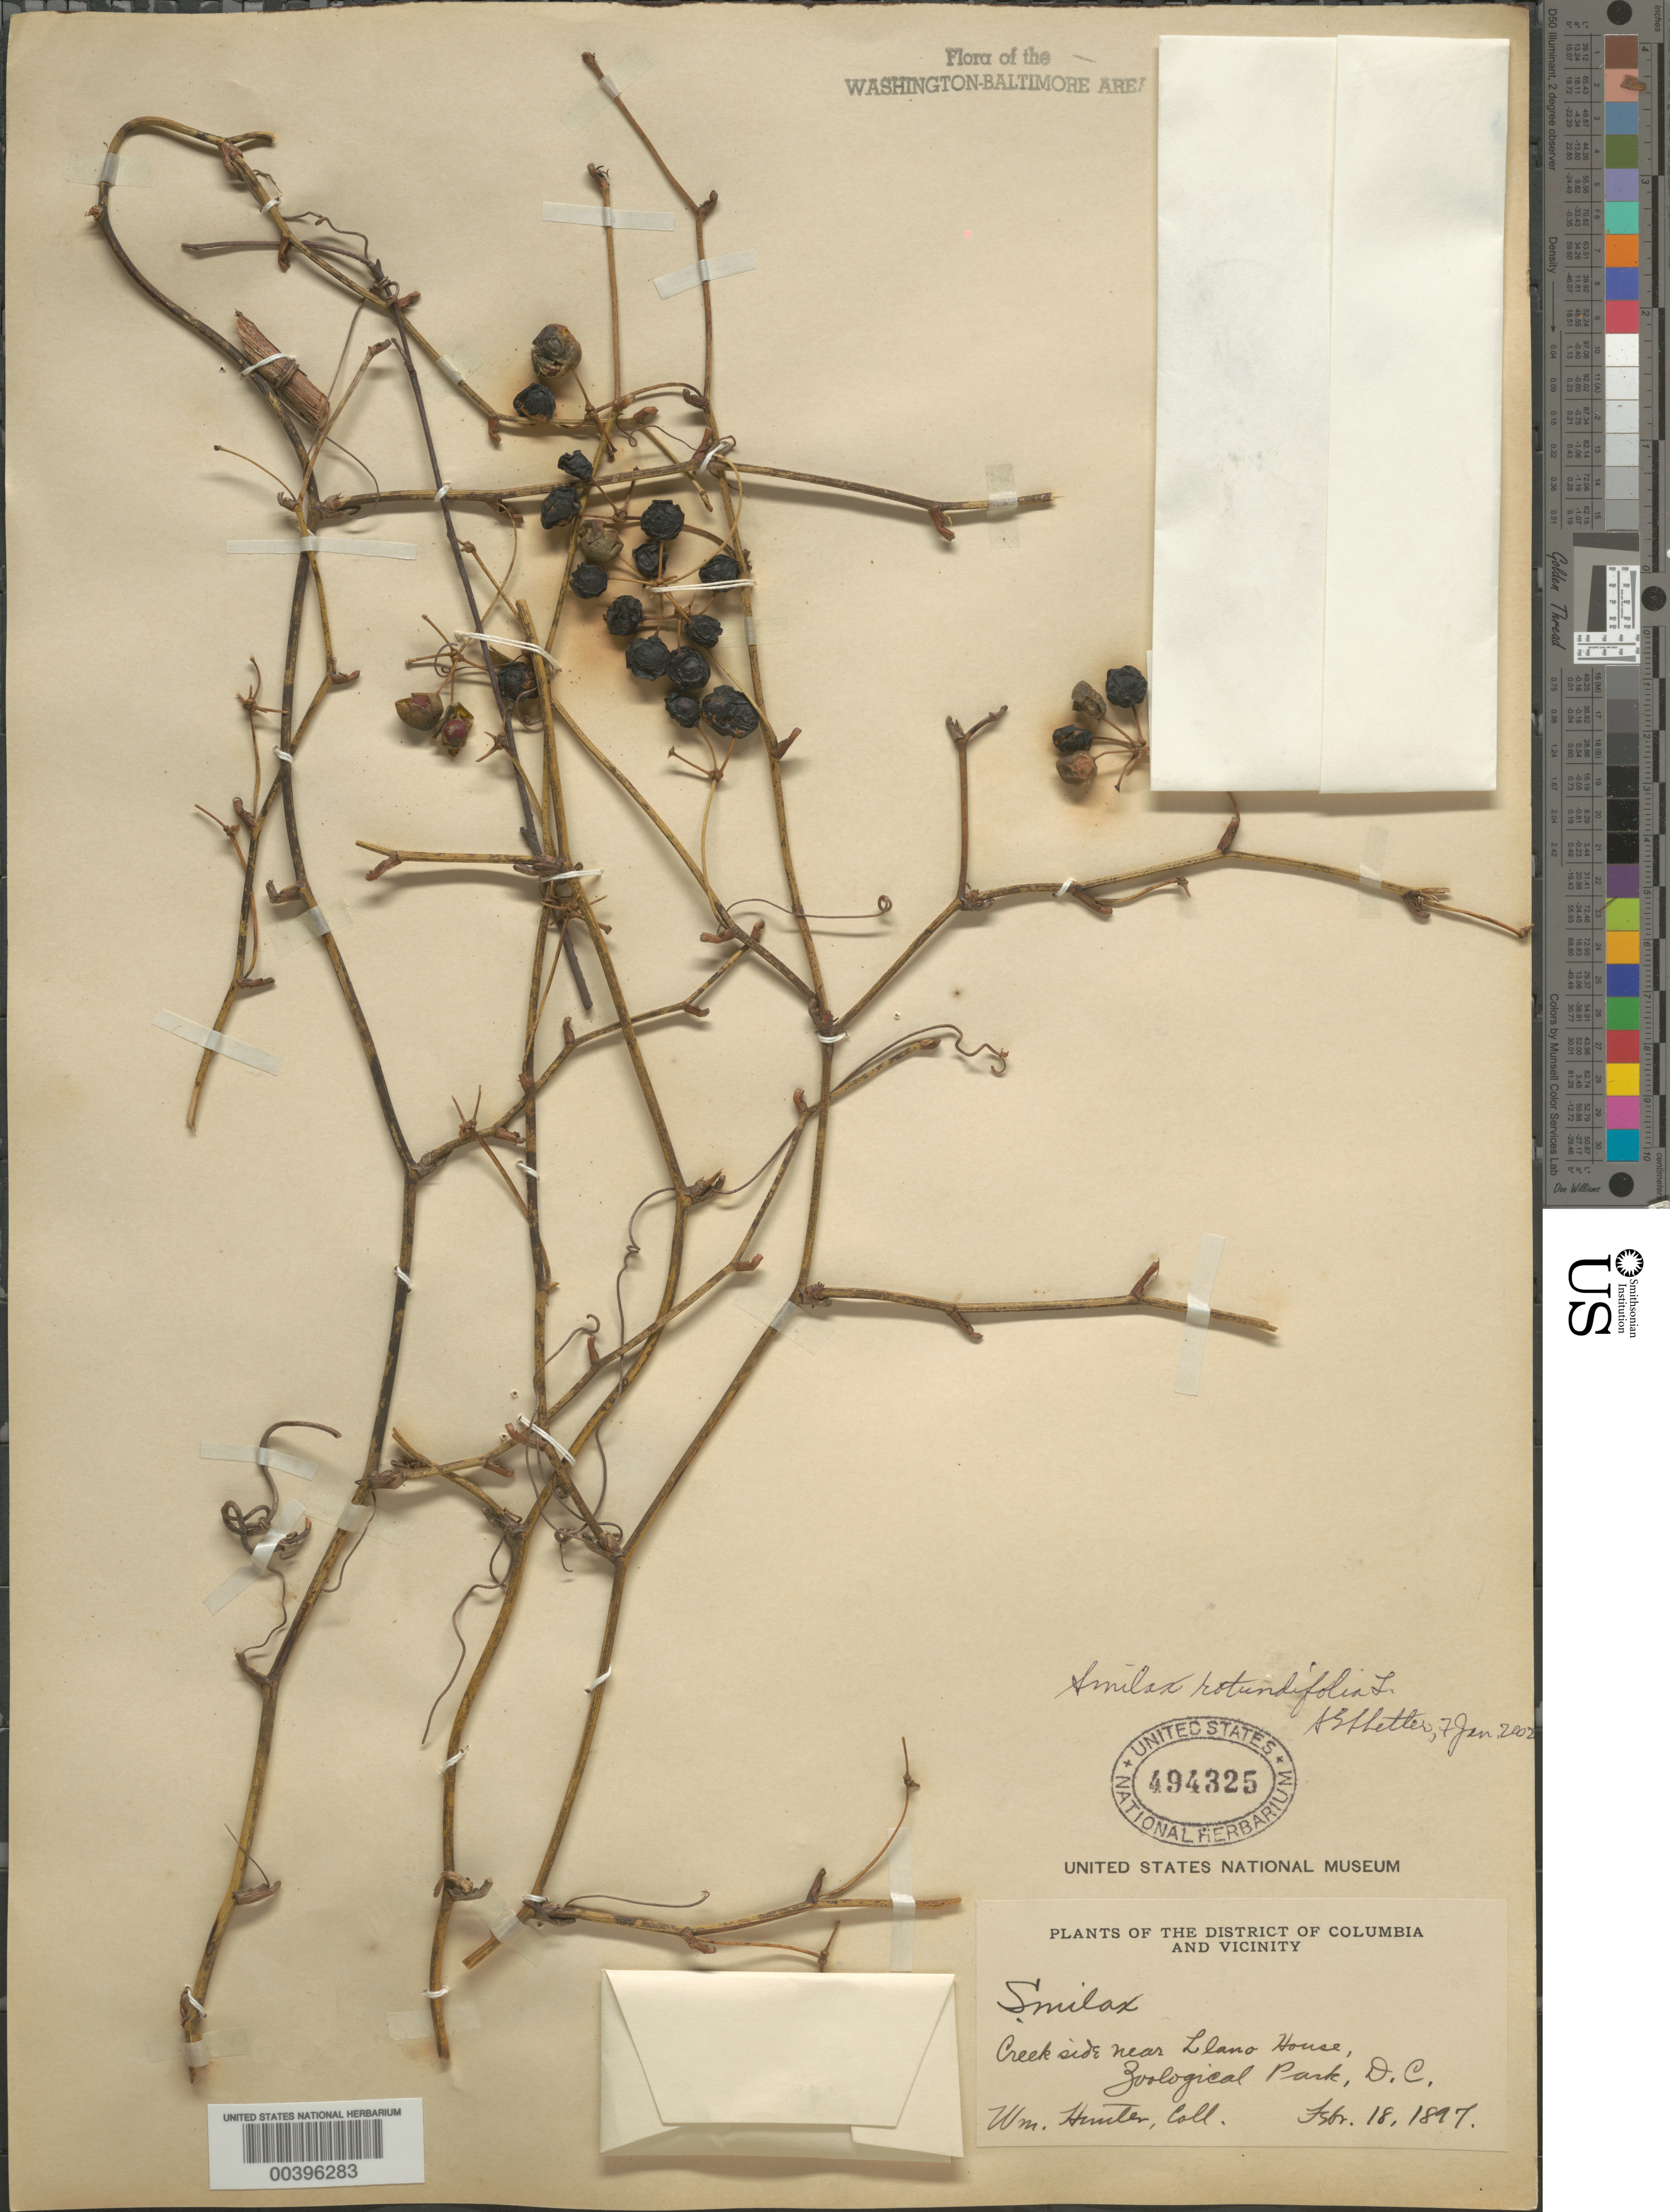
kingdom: Plantae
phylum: Tracheophyta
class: Liliopsida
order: Liliales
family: Smilacaceae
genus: Smilax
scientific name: Smilax rotundifolia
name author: L.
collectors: W. Hunter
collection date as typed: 18 Feb 1897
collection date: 1897-02-18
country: United States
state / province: District of Columbia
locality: Zoological Park, near Llano House Rock Creek Park and vicinity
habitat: Creek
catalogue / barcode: US 494325